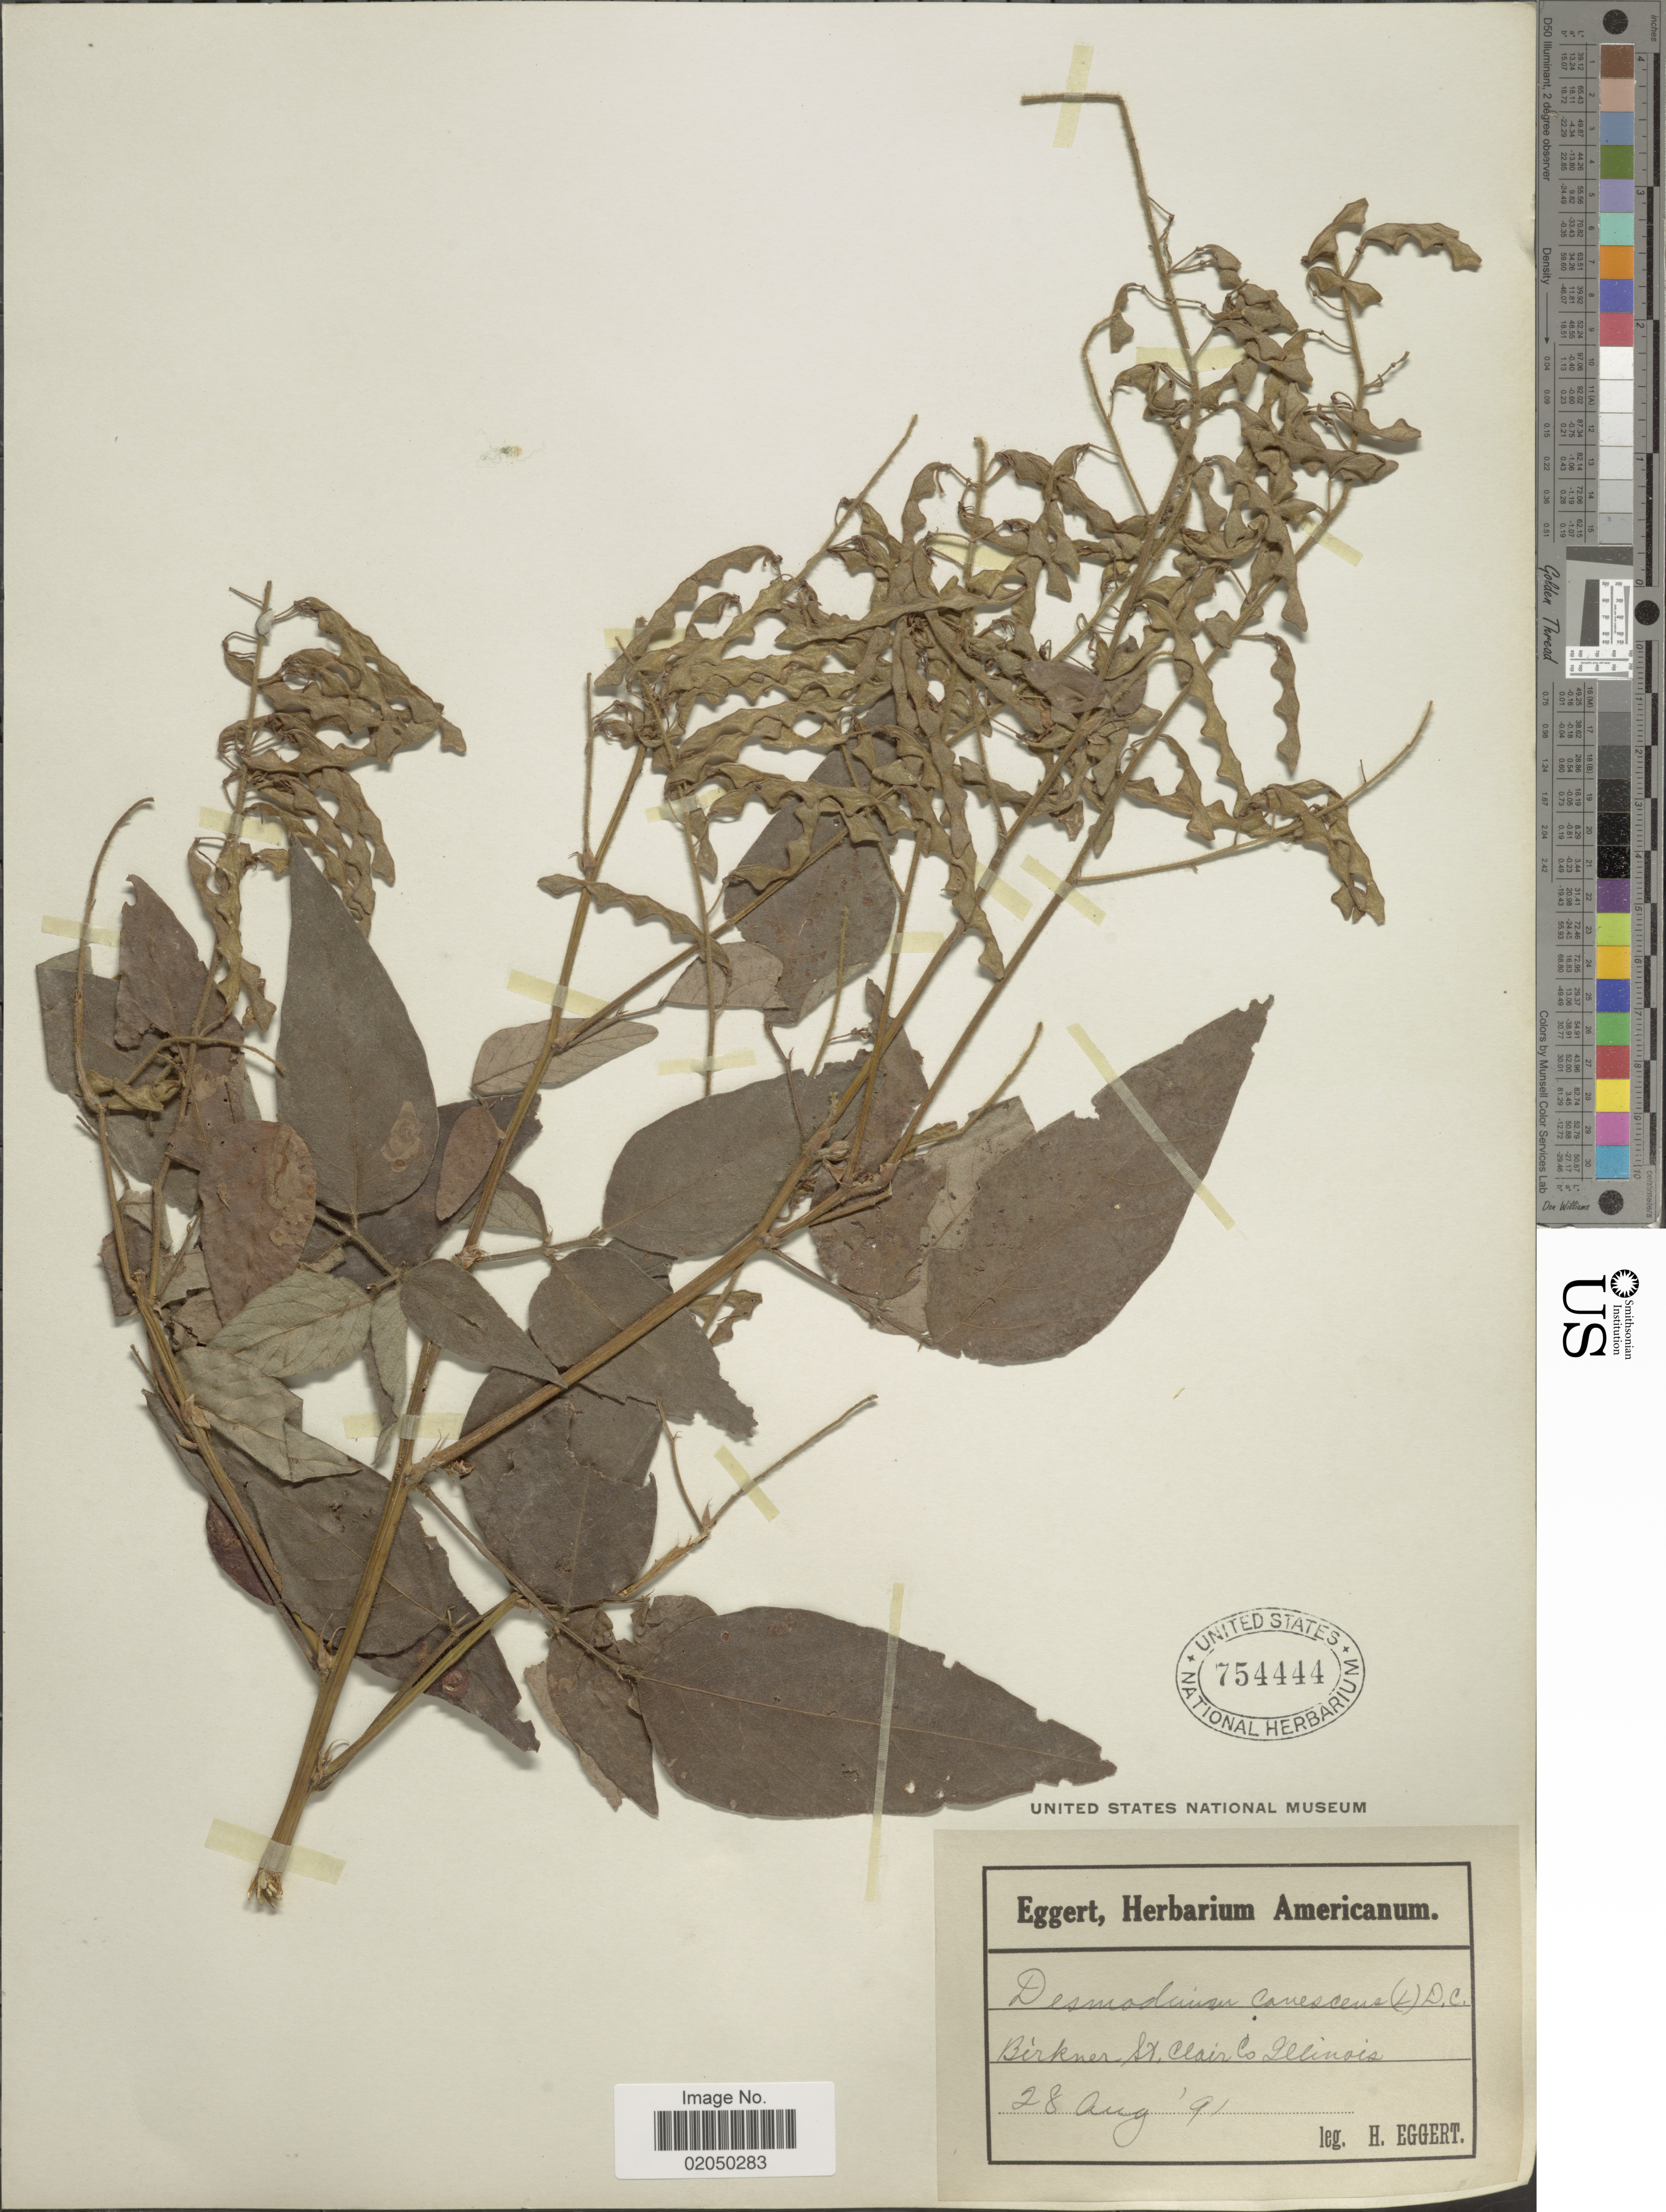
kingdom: Plantae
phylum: Tracheophyta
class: Magnoliopsida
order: Fabales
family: Fabaceae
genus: Desmodium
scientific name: Desmodium canescens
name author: (L.) DC.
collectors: H. Eggert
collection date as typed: Transcribed d/m/y: 28/8/91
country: United States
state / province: Illinois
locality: Berkner, St. Clair Co.8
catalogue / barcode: US 754444